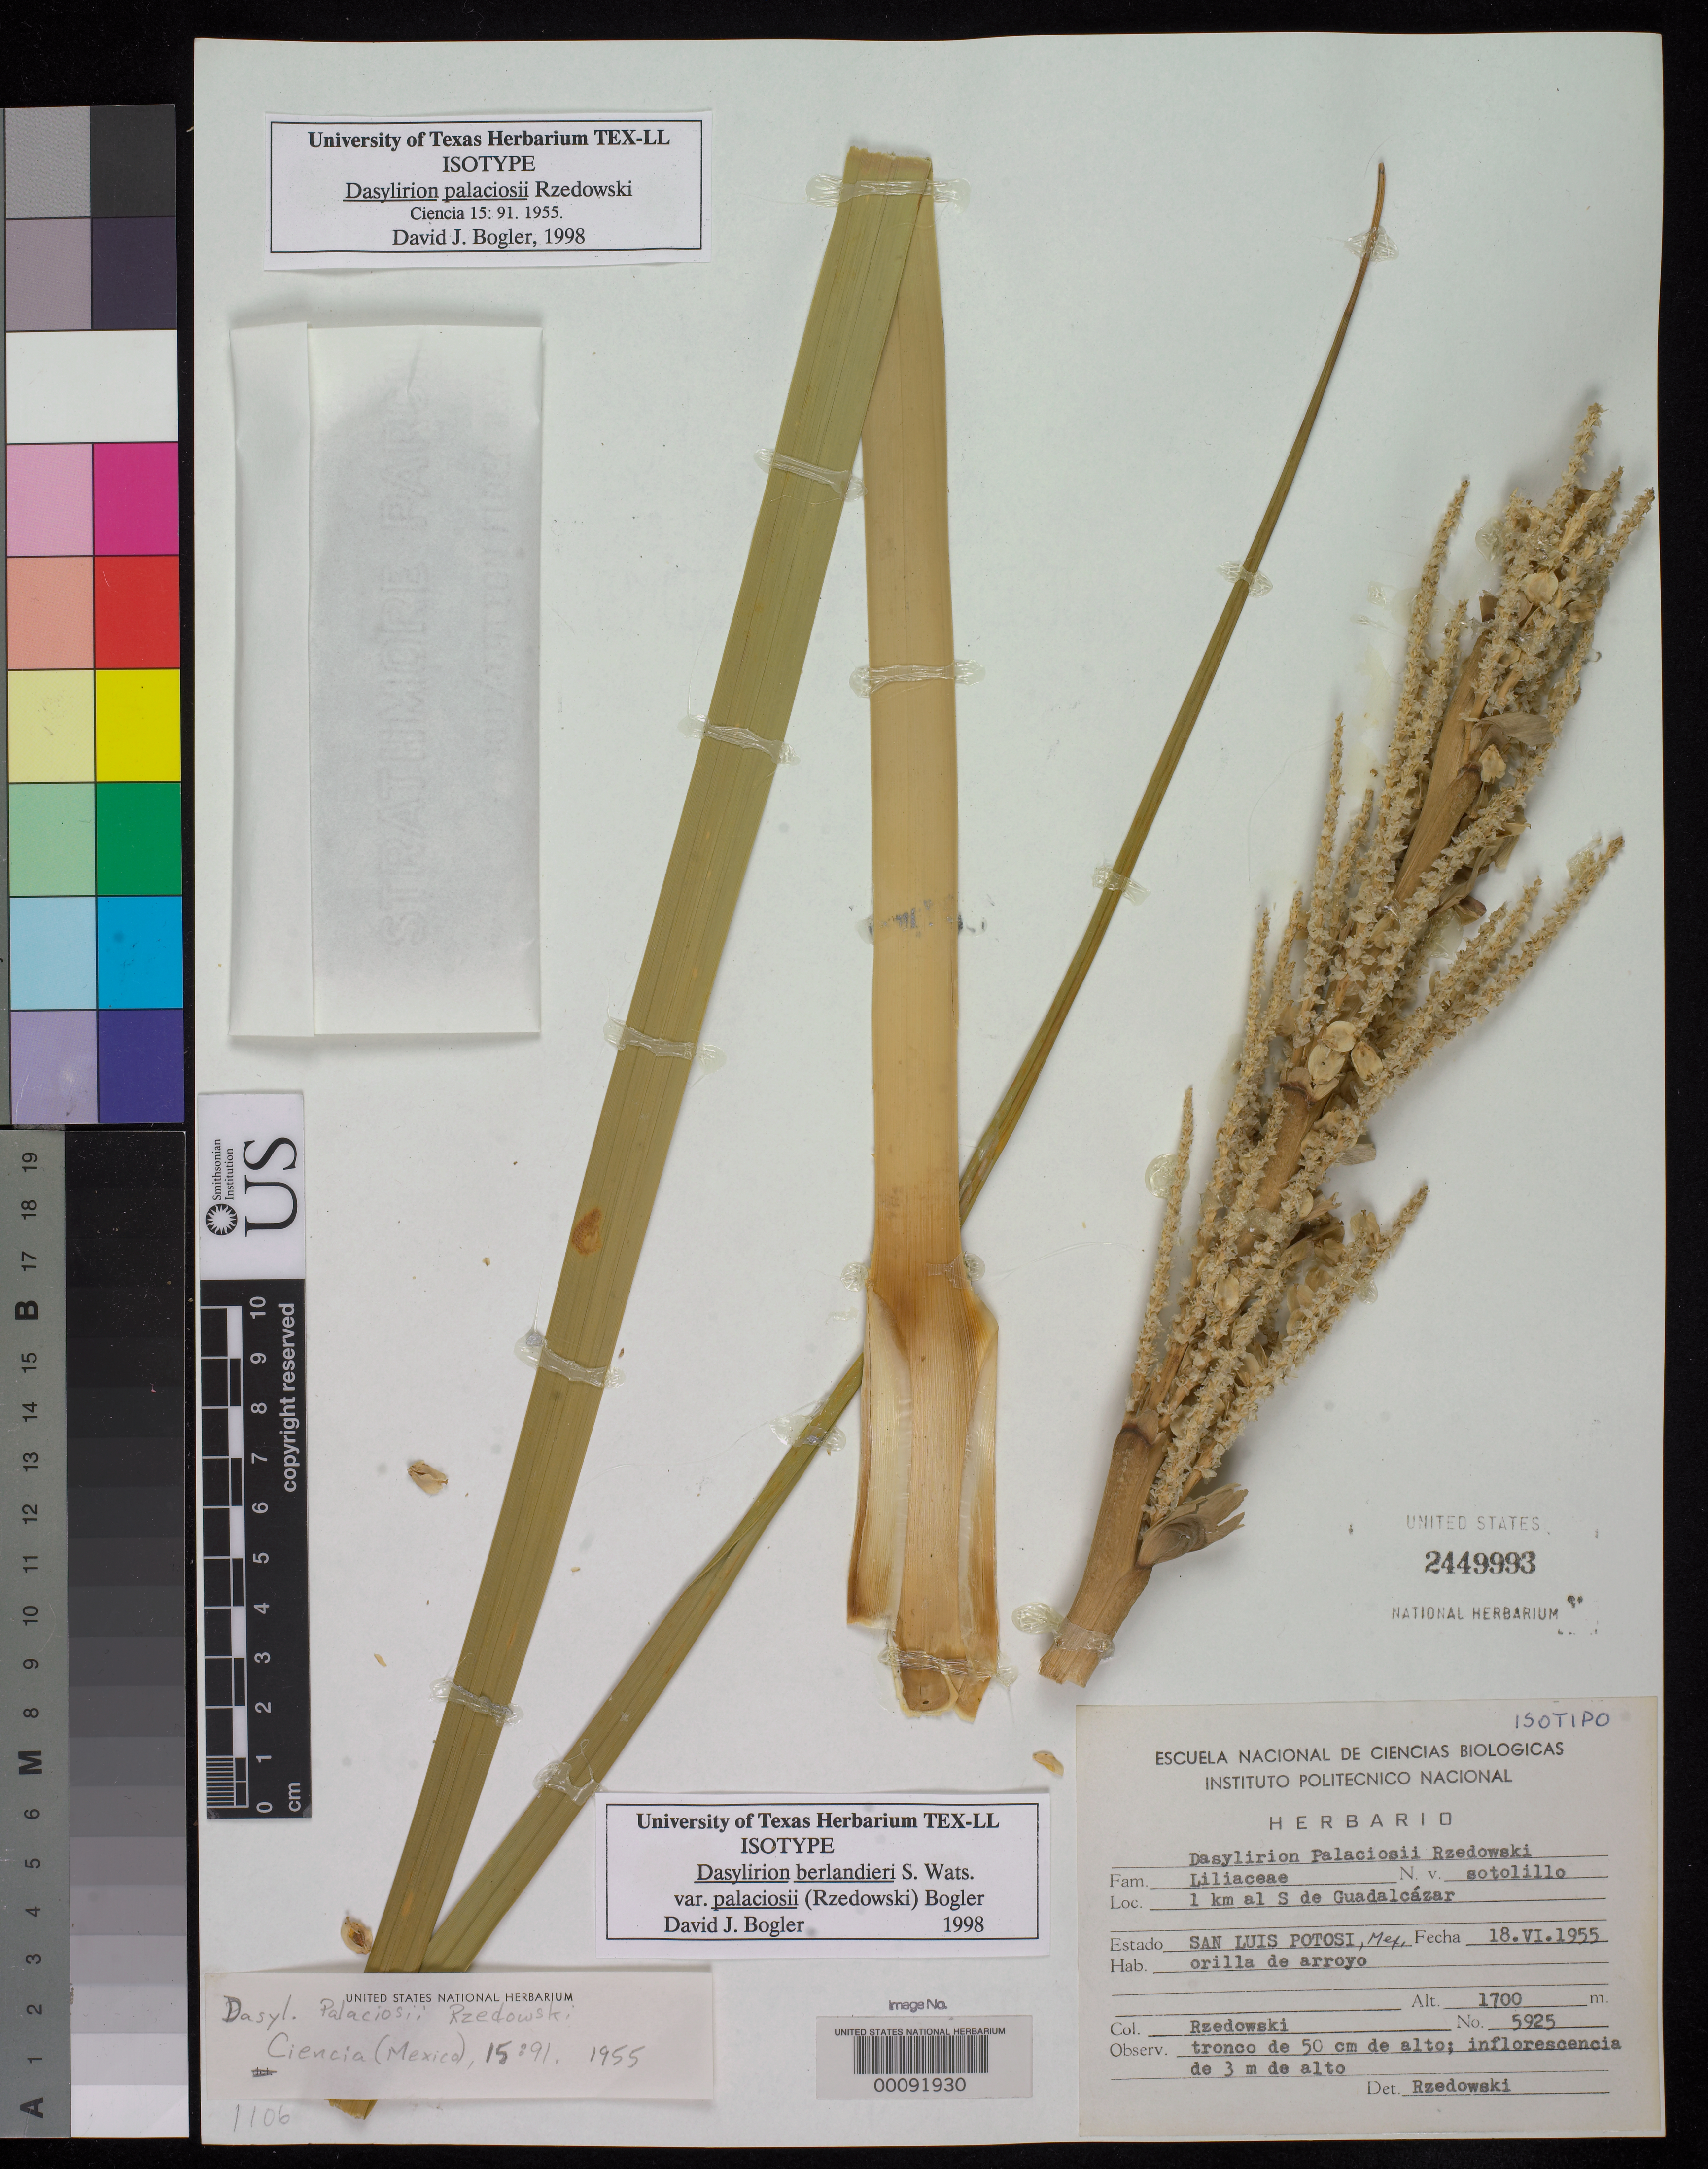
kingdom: Plantae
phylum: Tracheophyta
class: Liliopsida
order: Asparagales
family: Asparagaceae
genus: Dasylirion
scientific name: Dasylirion palaciosii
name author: Rzed.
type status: Isotype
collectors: J. Rzedowski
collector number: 5925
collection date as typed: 18 Jun 1955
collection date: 1955-06-18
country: Mexico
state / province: San Luis Potosi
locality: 1 km S de Guadalacazar.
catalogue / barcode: US 2449993